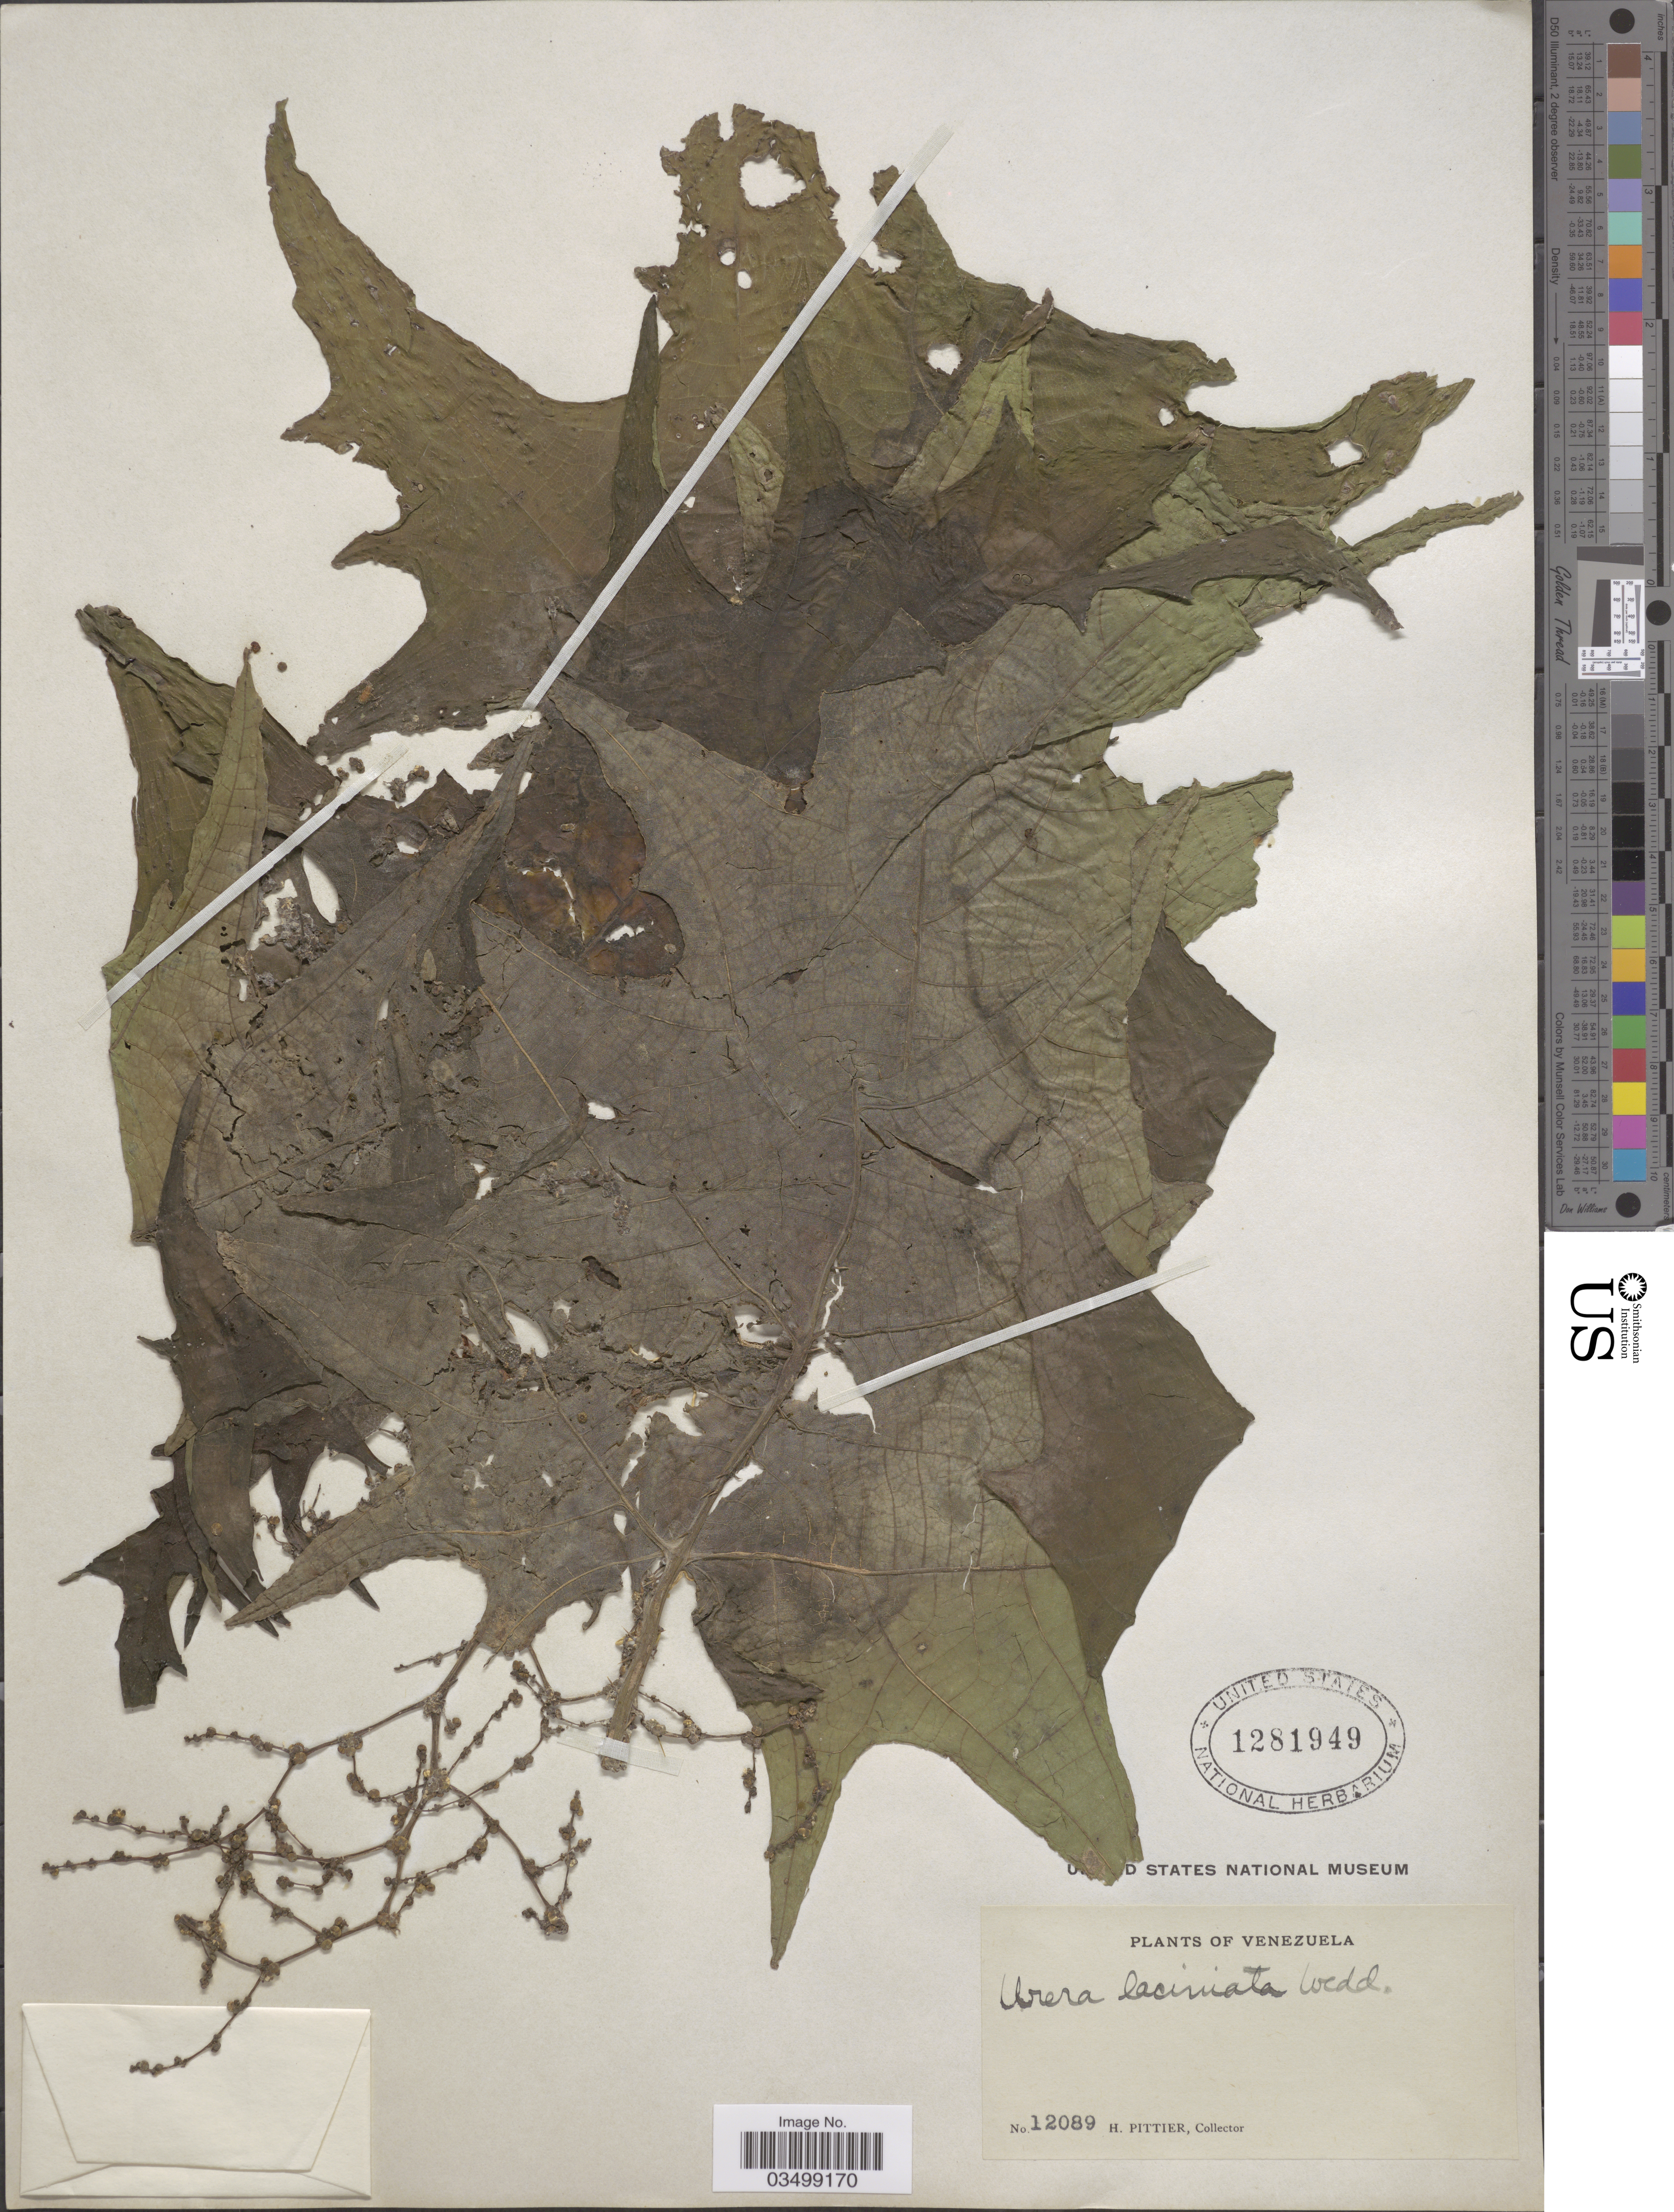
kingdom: Plantae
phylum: Tracheophyta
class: Magnoliopsida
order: Rosales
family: Urticaceae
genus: Urera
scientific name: Urera laciniata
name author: (Gaudich.) Wedd.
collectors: H. F. Pittier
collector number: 12089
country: Venezuela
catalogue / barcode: US 1281949